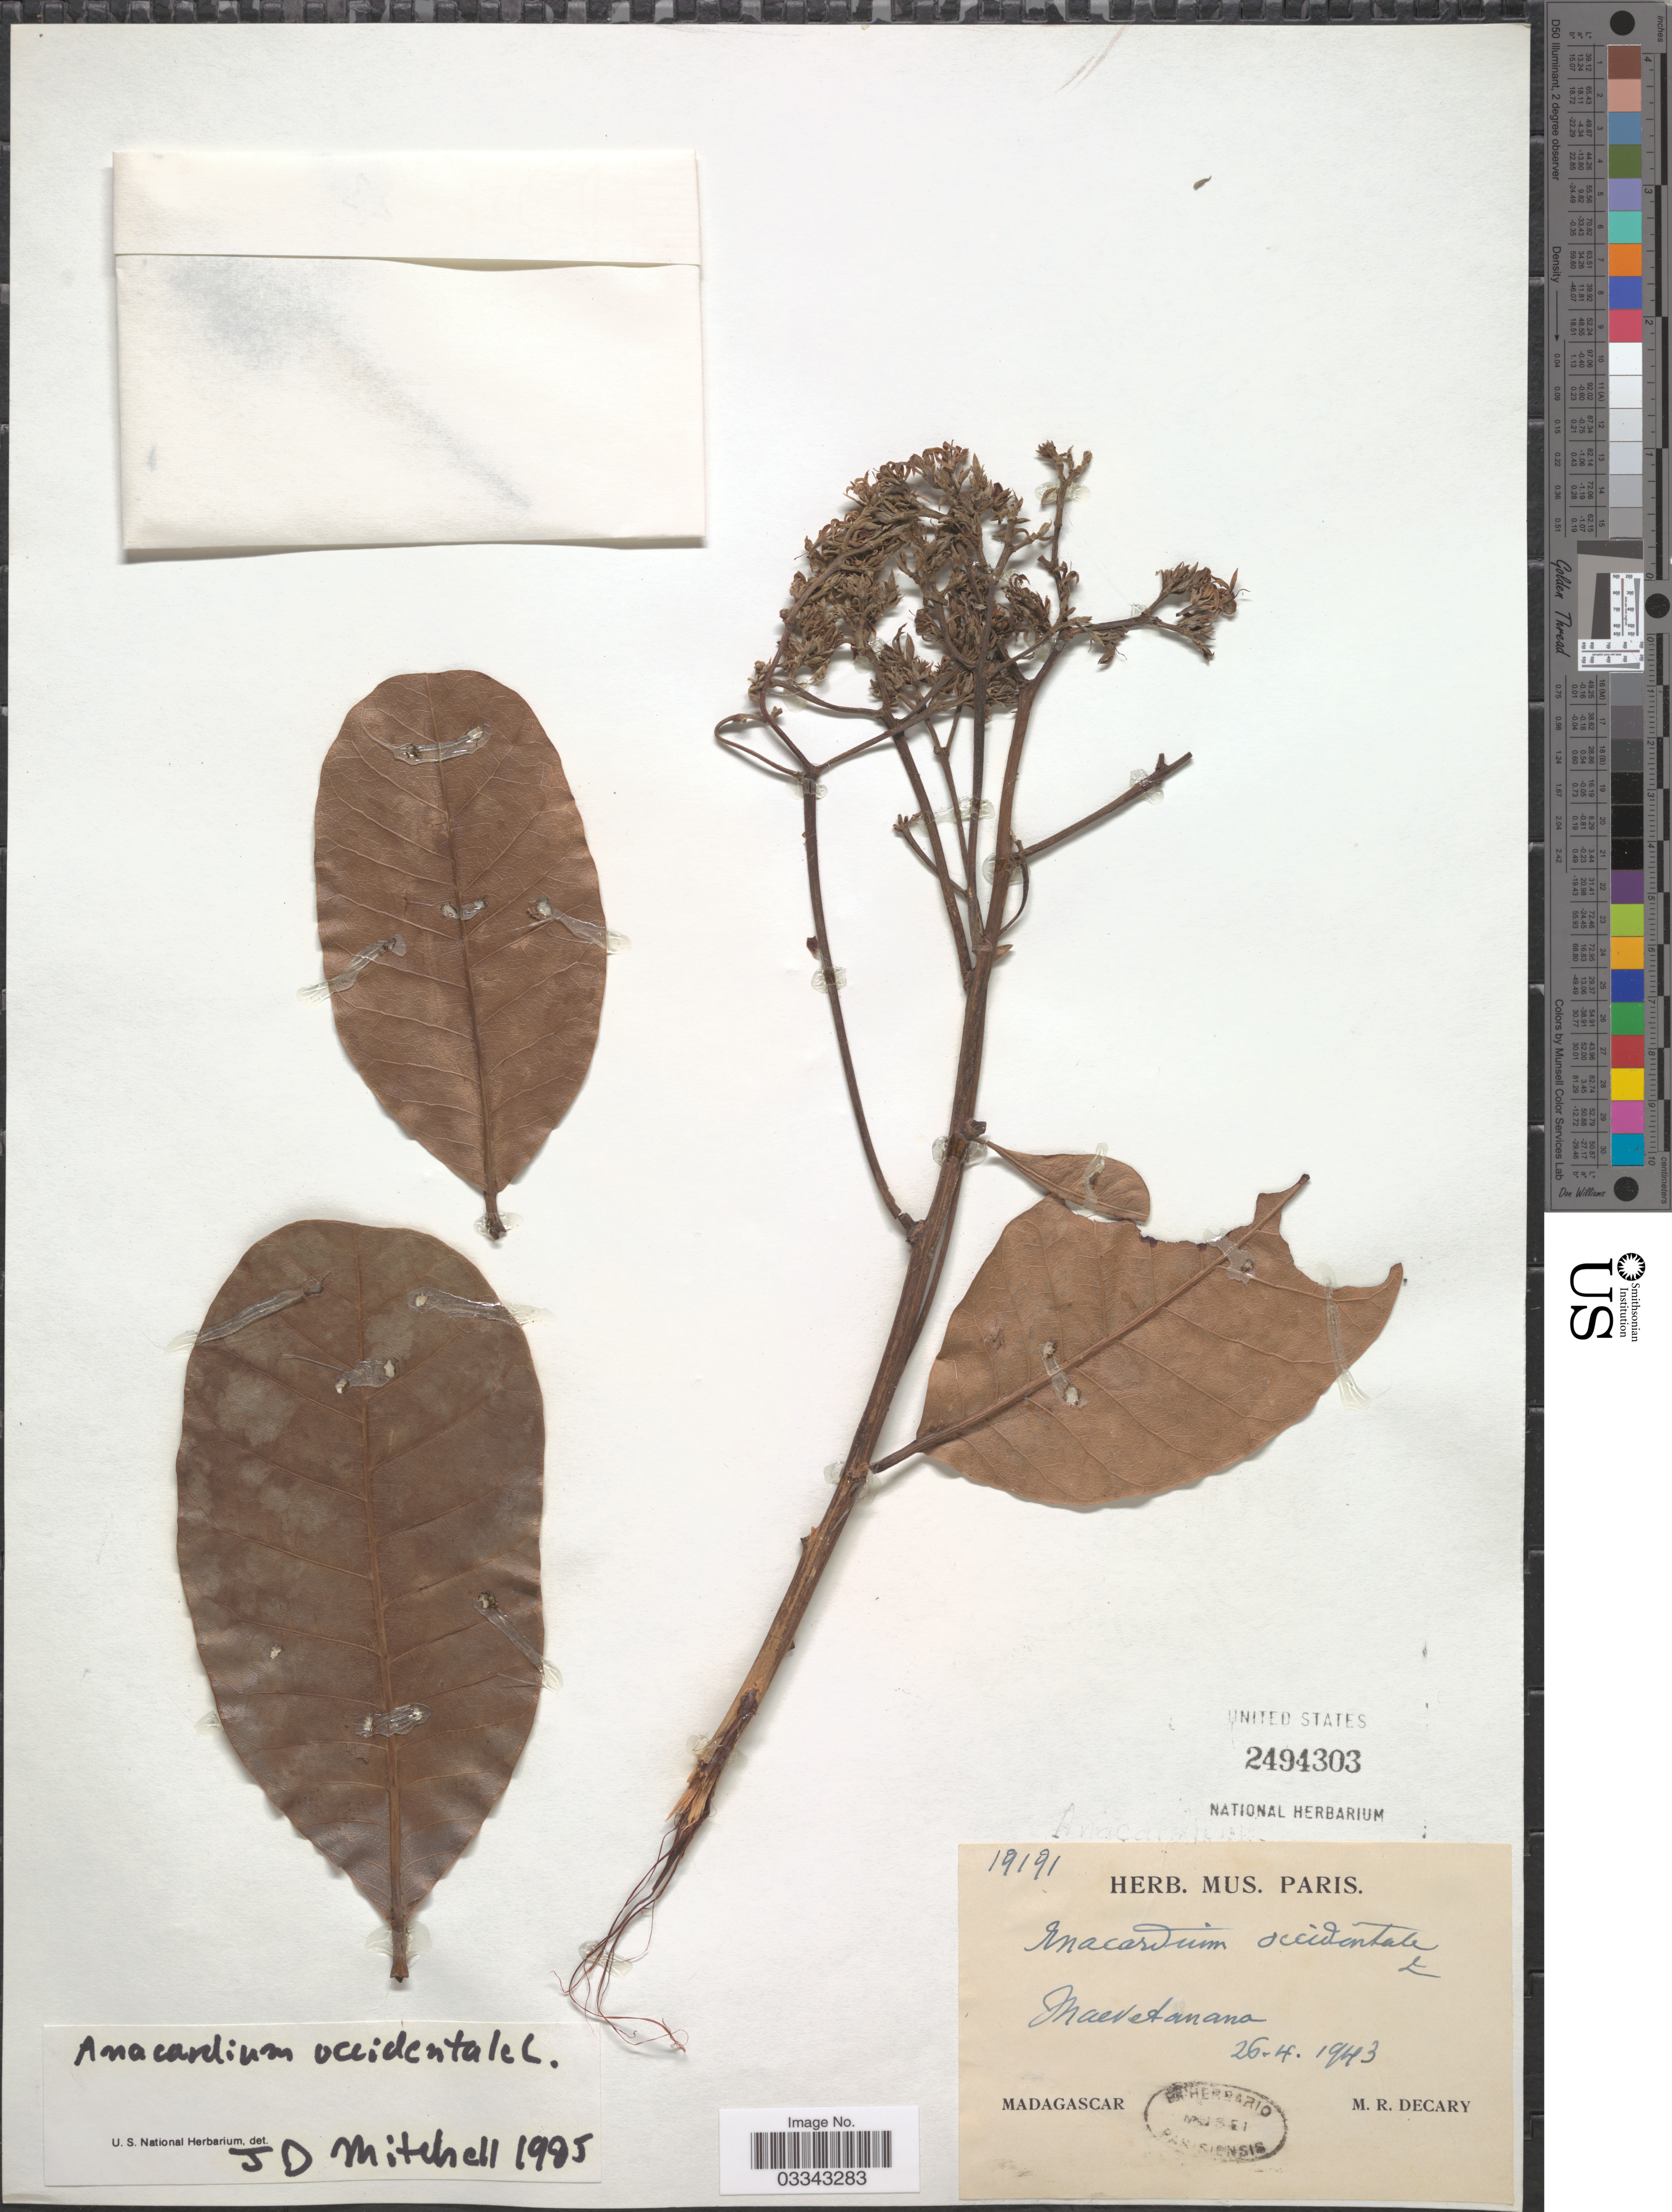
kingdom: Plantae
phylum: Tracheophyta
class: Magnoliopsida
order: Sapindales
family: Anacardiaceae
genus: Anacardium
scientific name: Anacardium occidentale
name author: L.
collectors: R. Decary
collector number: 19191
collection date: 1943-04-26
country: Madagascar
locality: Maevetanana.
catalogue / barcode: US 2494303